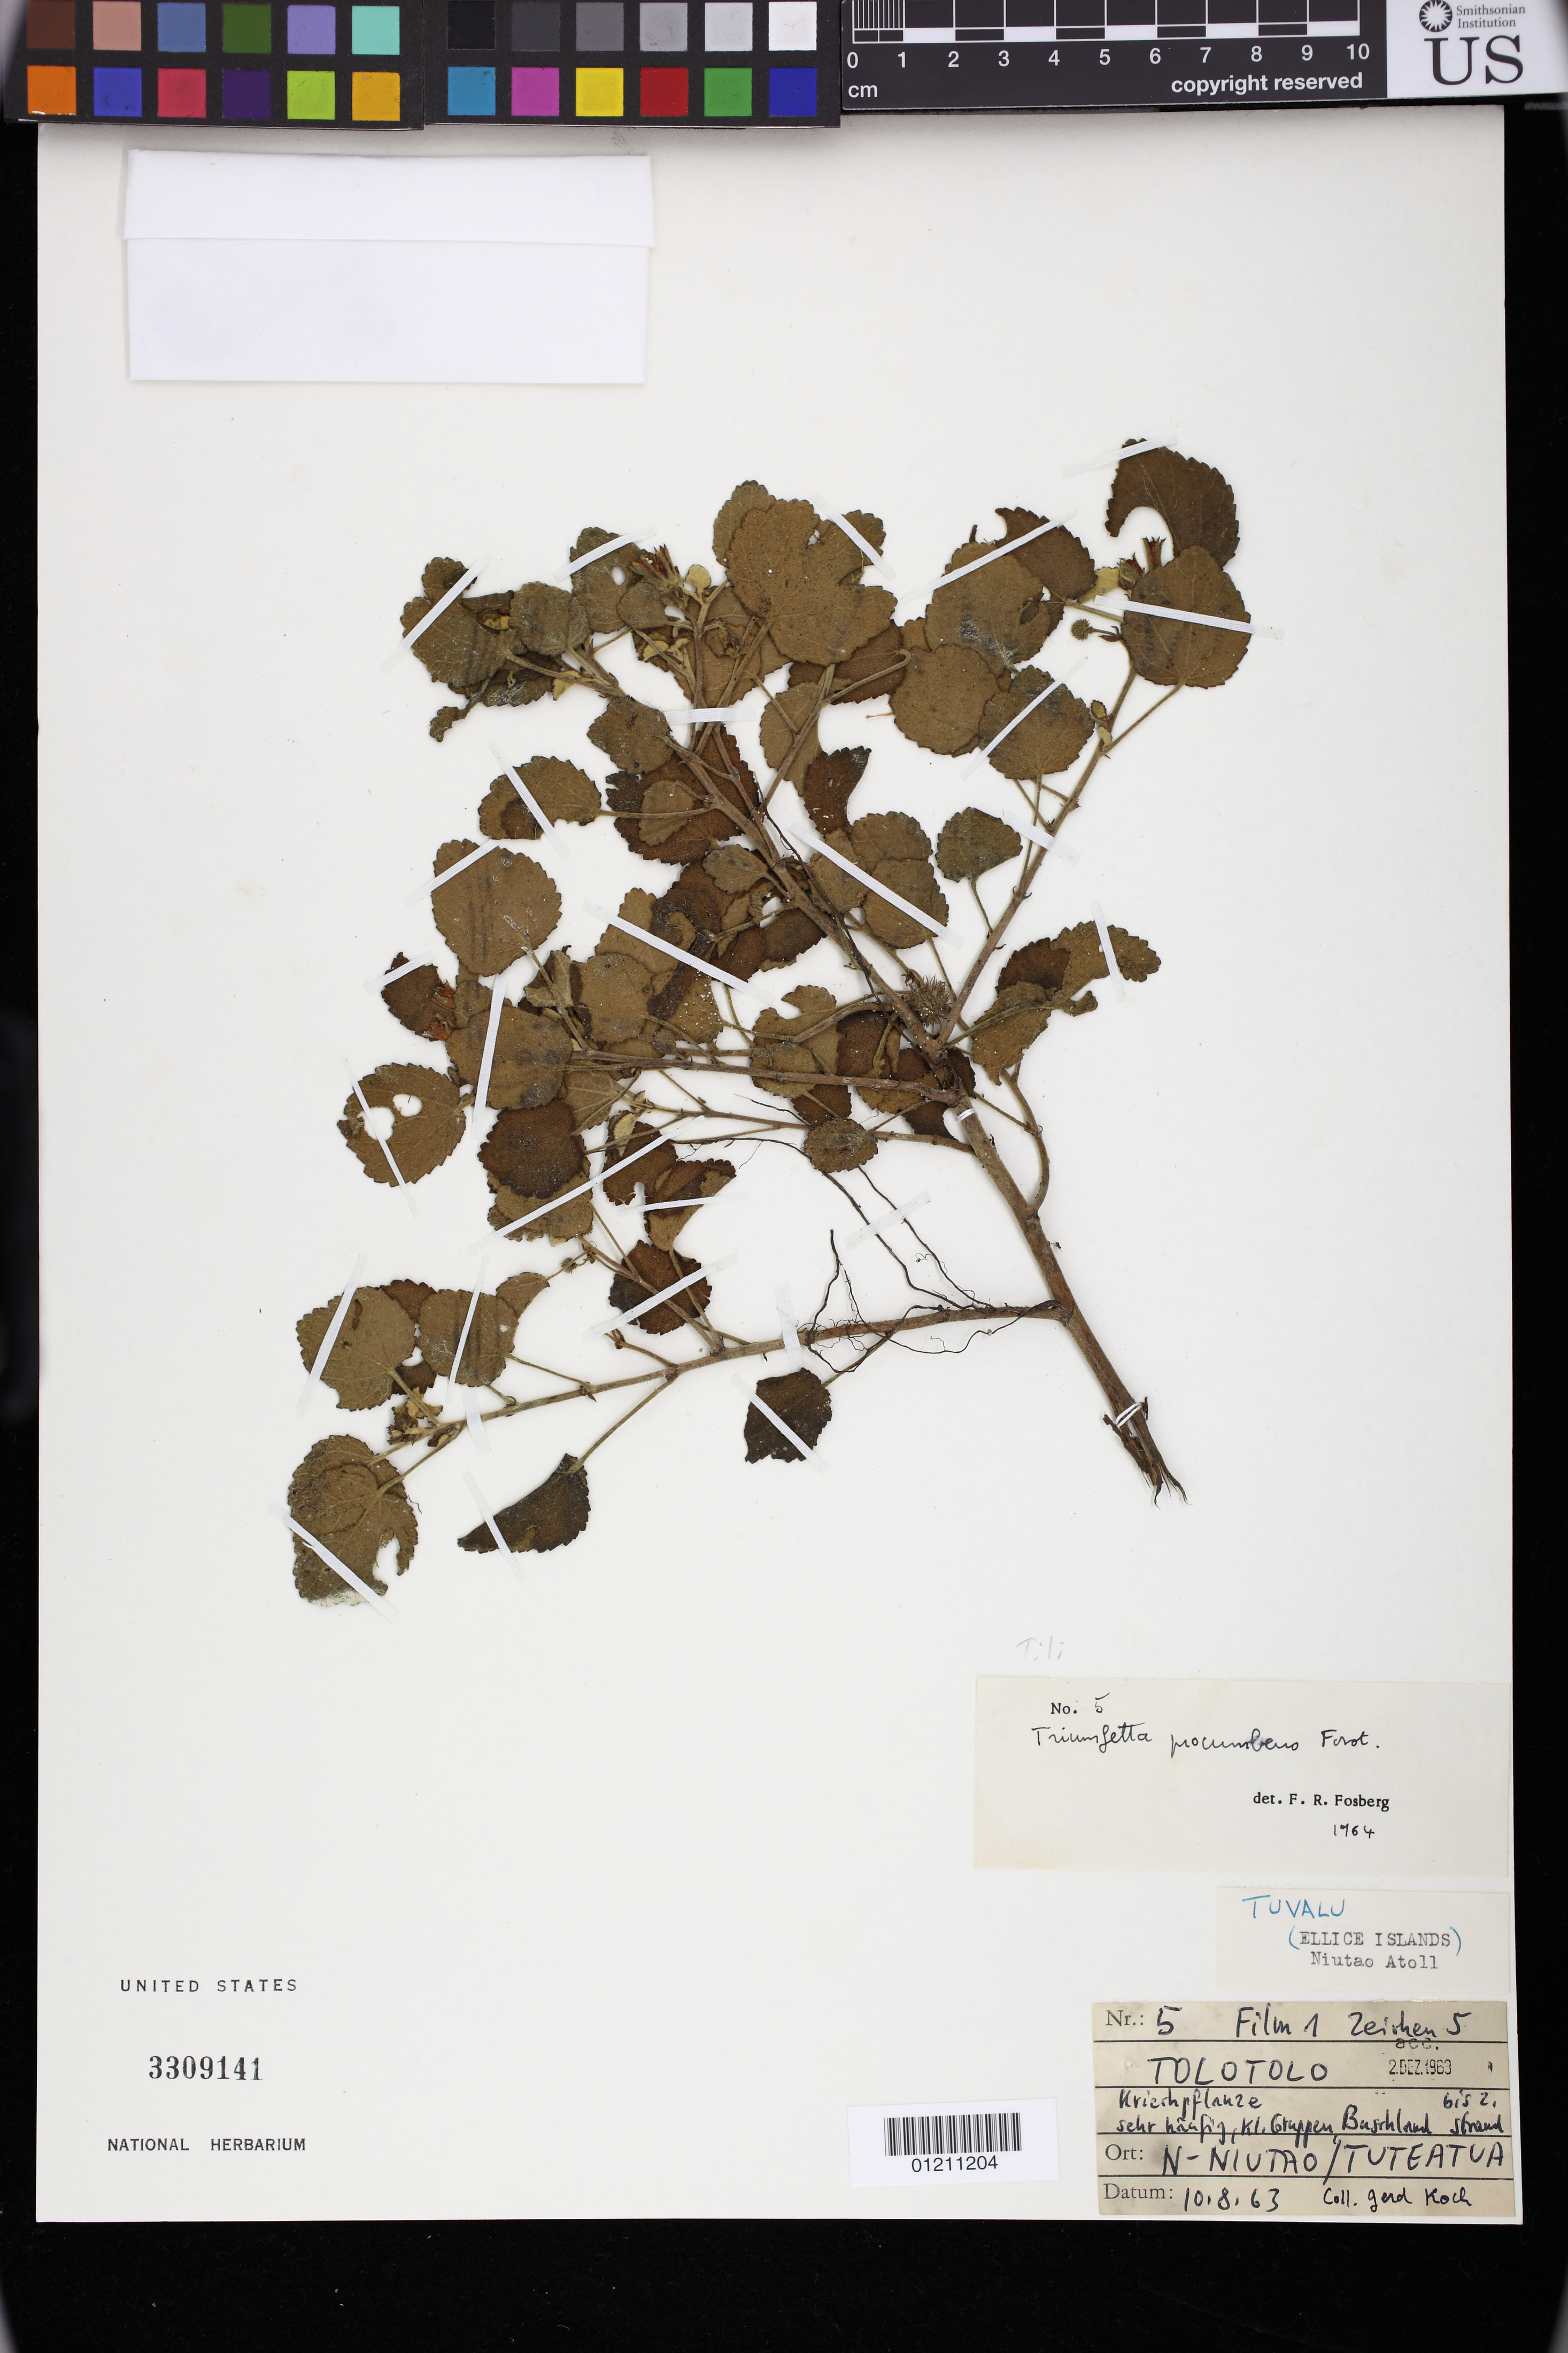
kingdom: Plantae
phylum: Tracheophyta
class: Magnoliopsida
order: Malvales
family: Malvaceae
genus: Triumfetta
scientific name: Triumfetta procumbens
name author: G. Forst.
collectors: G. Koch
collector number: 5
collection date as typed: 10 Aug 1963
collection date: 1963-08-10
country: Tuvalu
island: Niutao Atoll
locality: (Ellice Islands) Niutao Atoll.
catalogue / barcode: US 3309141